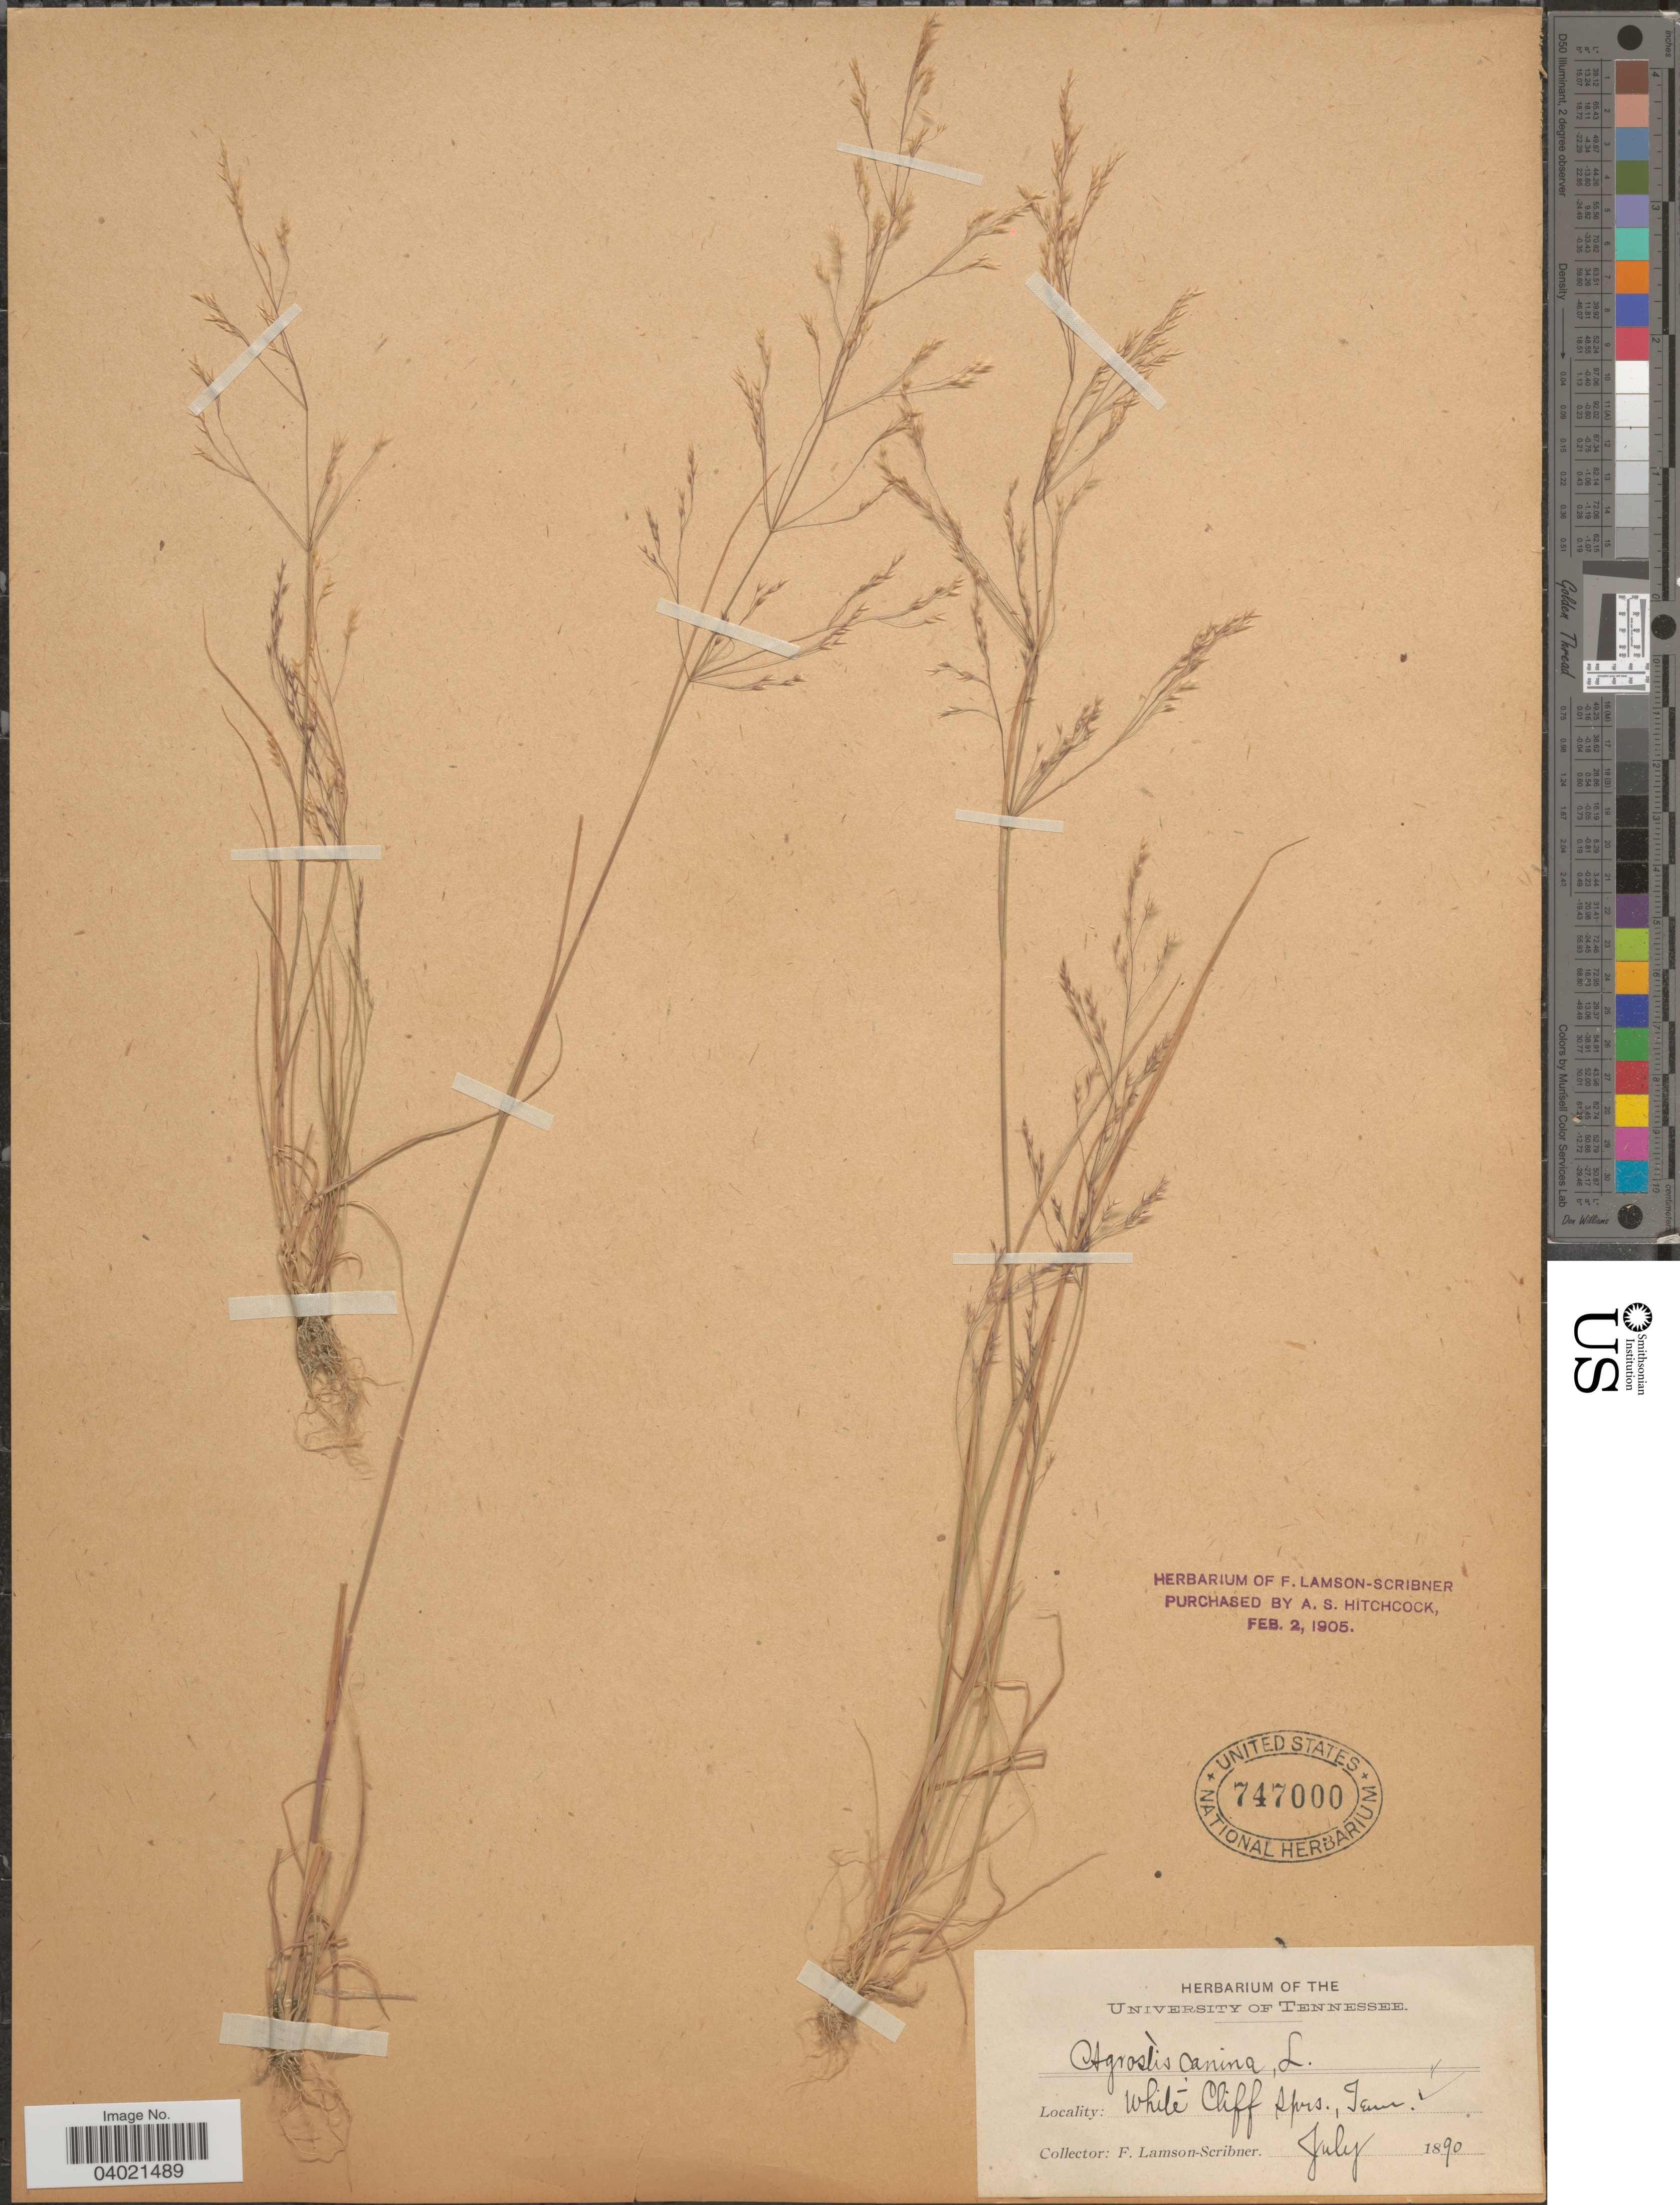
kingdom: Plantae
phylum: Tracheophyta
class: Liliopsida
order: Poales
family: Poaceae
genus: Agrostis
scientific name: Agrostis perennans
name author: (Walter) Tuck.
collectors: F. Lamson-Scribner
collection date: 1890-07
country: United States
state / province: Tennessee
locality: White Cliff Sprs.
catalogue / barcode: US 747000